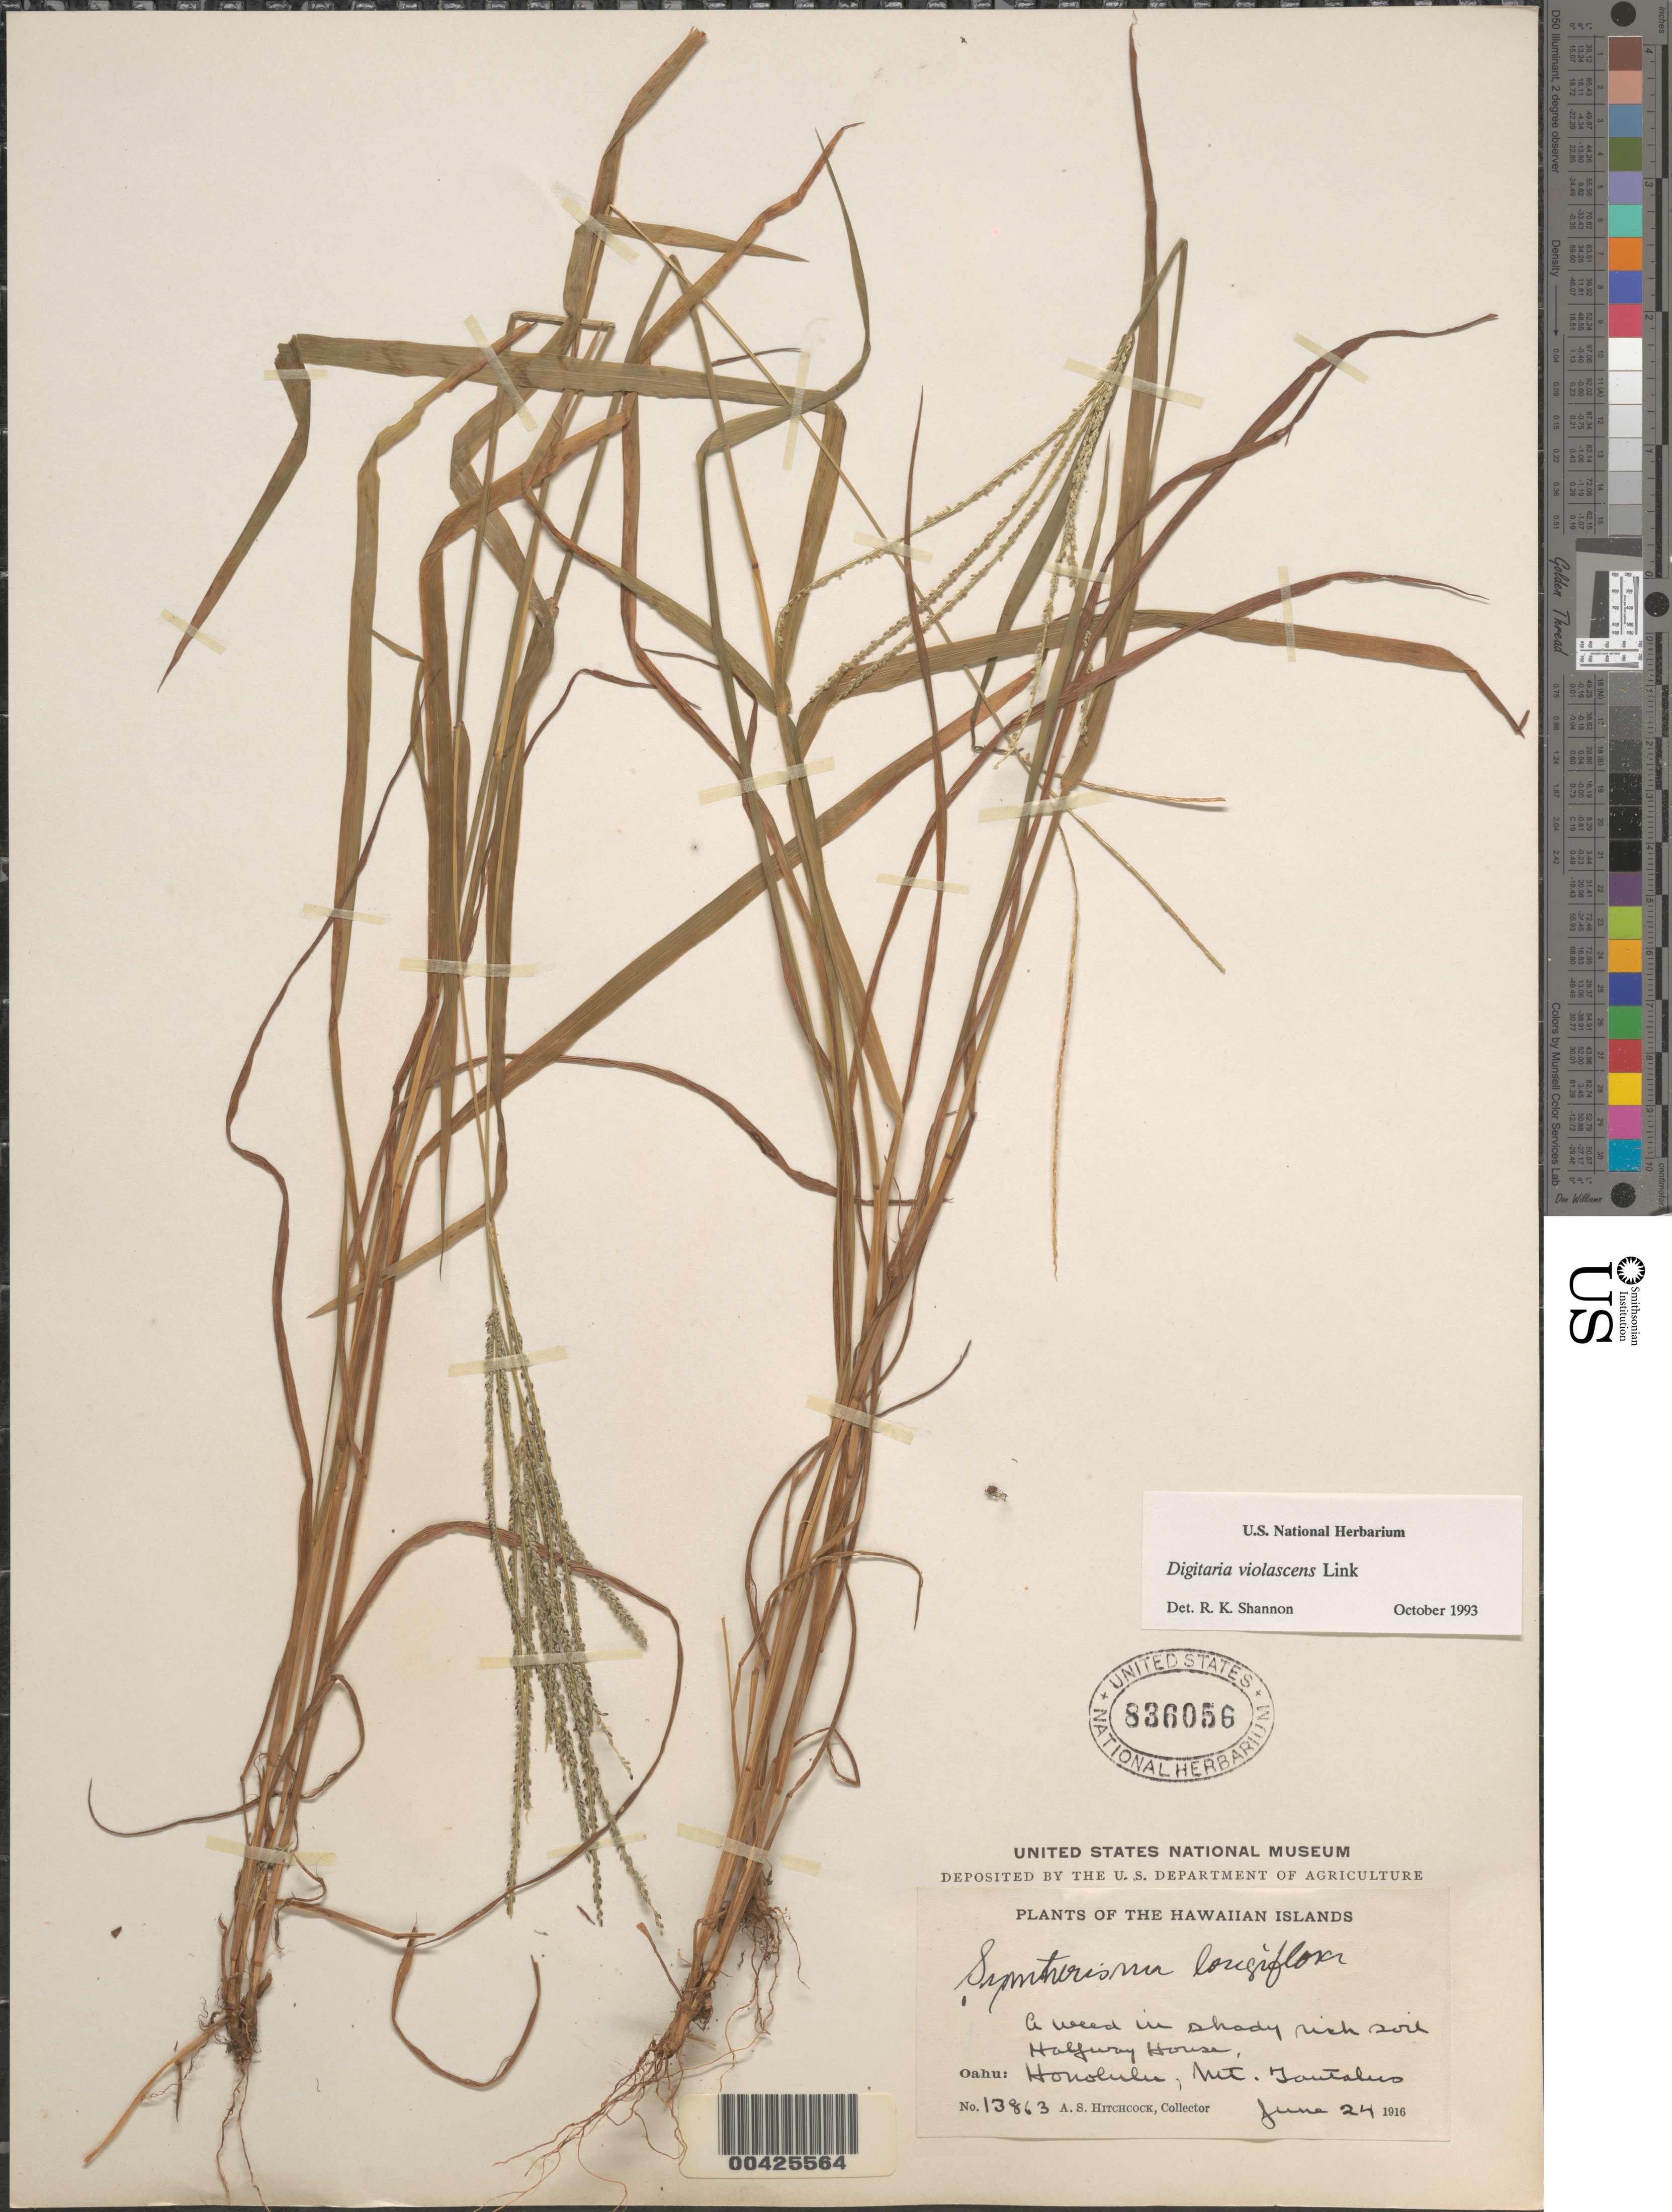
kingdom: Plantae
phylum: Tracheophyta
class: Liliopsida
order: Poales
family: Poaceae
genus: Digitaria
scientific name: Digitaria violascens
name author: Link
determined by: Shannon, R. K., (UNITED STATES)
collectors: A. S. Hitchcock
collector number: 13863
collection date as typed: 24 Jun 1916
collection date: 1916-06-24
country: United States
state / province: Hawaii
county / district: Honolulu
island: Oahu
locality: Honolulu, Mt. Tantalus, Halfway House.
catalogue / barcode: US 836056